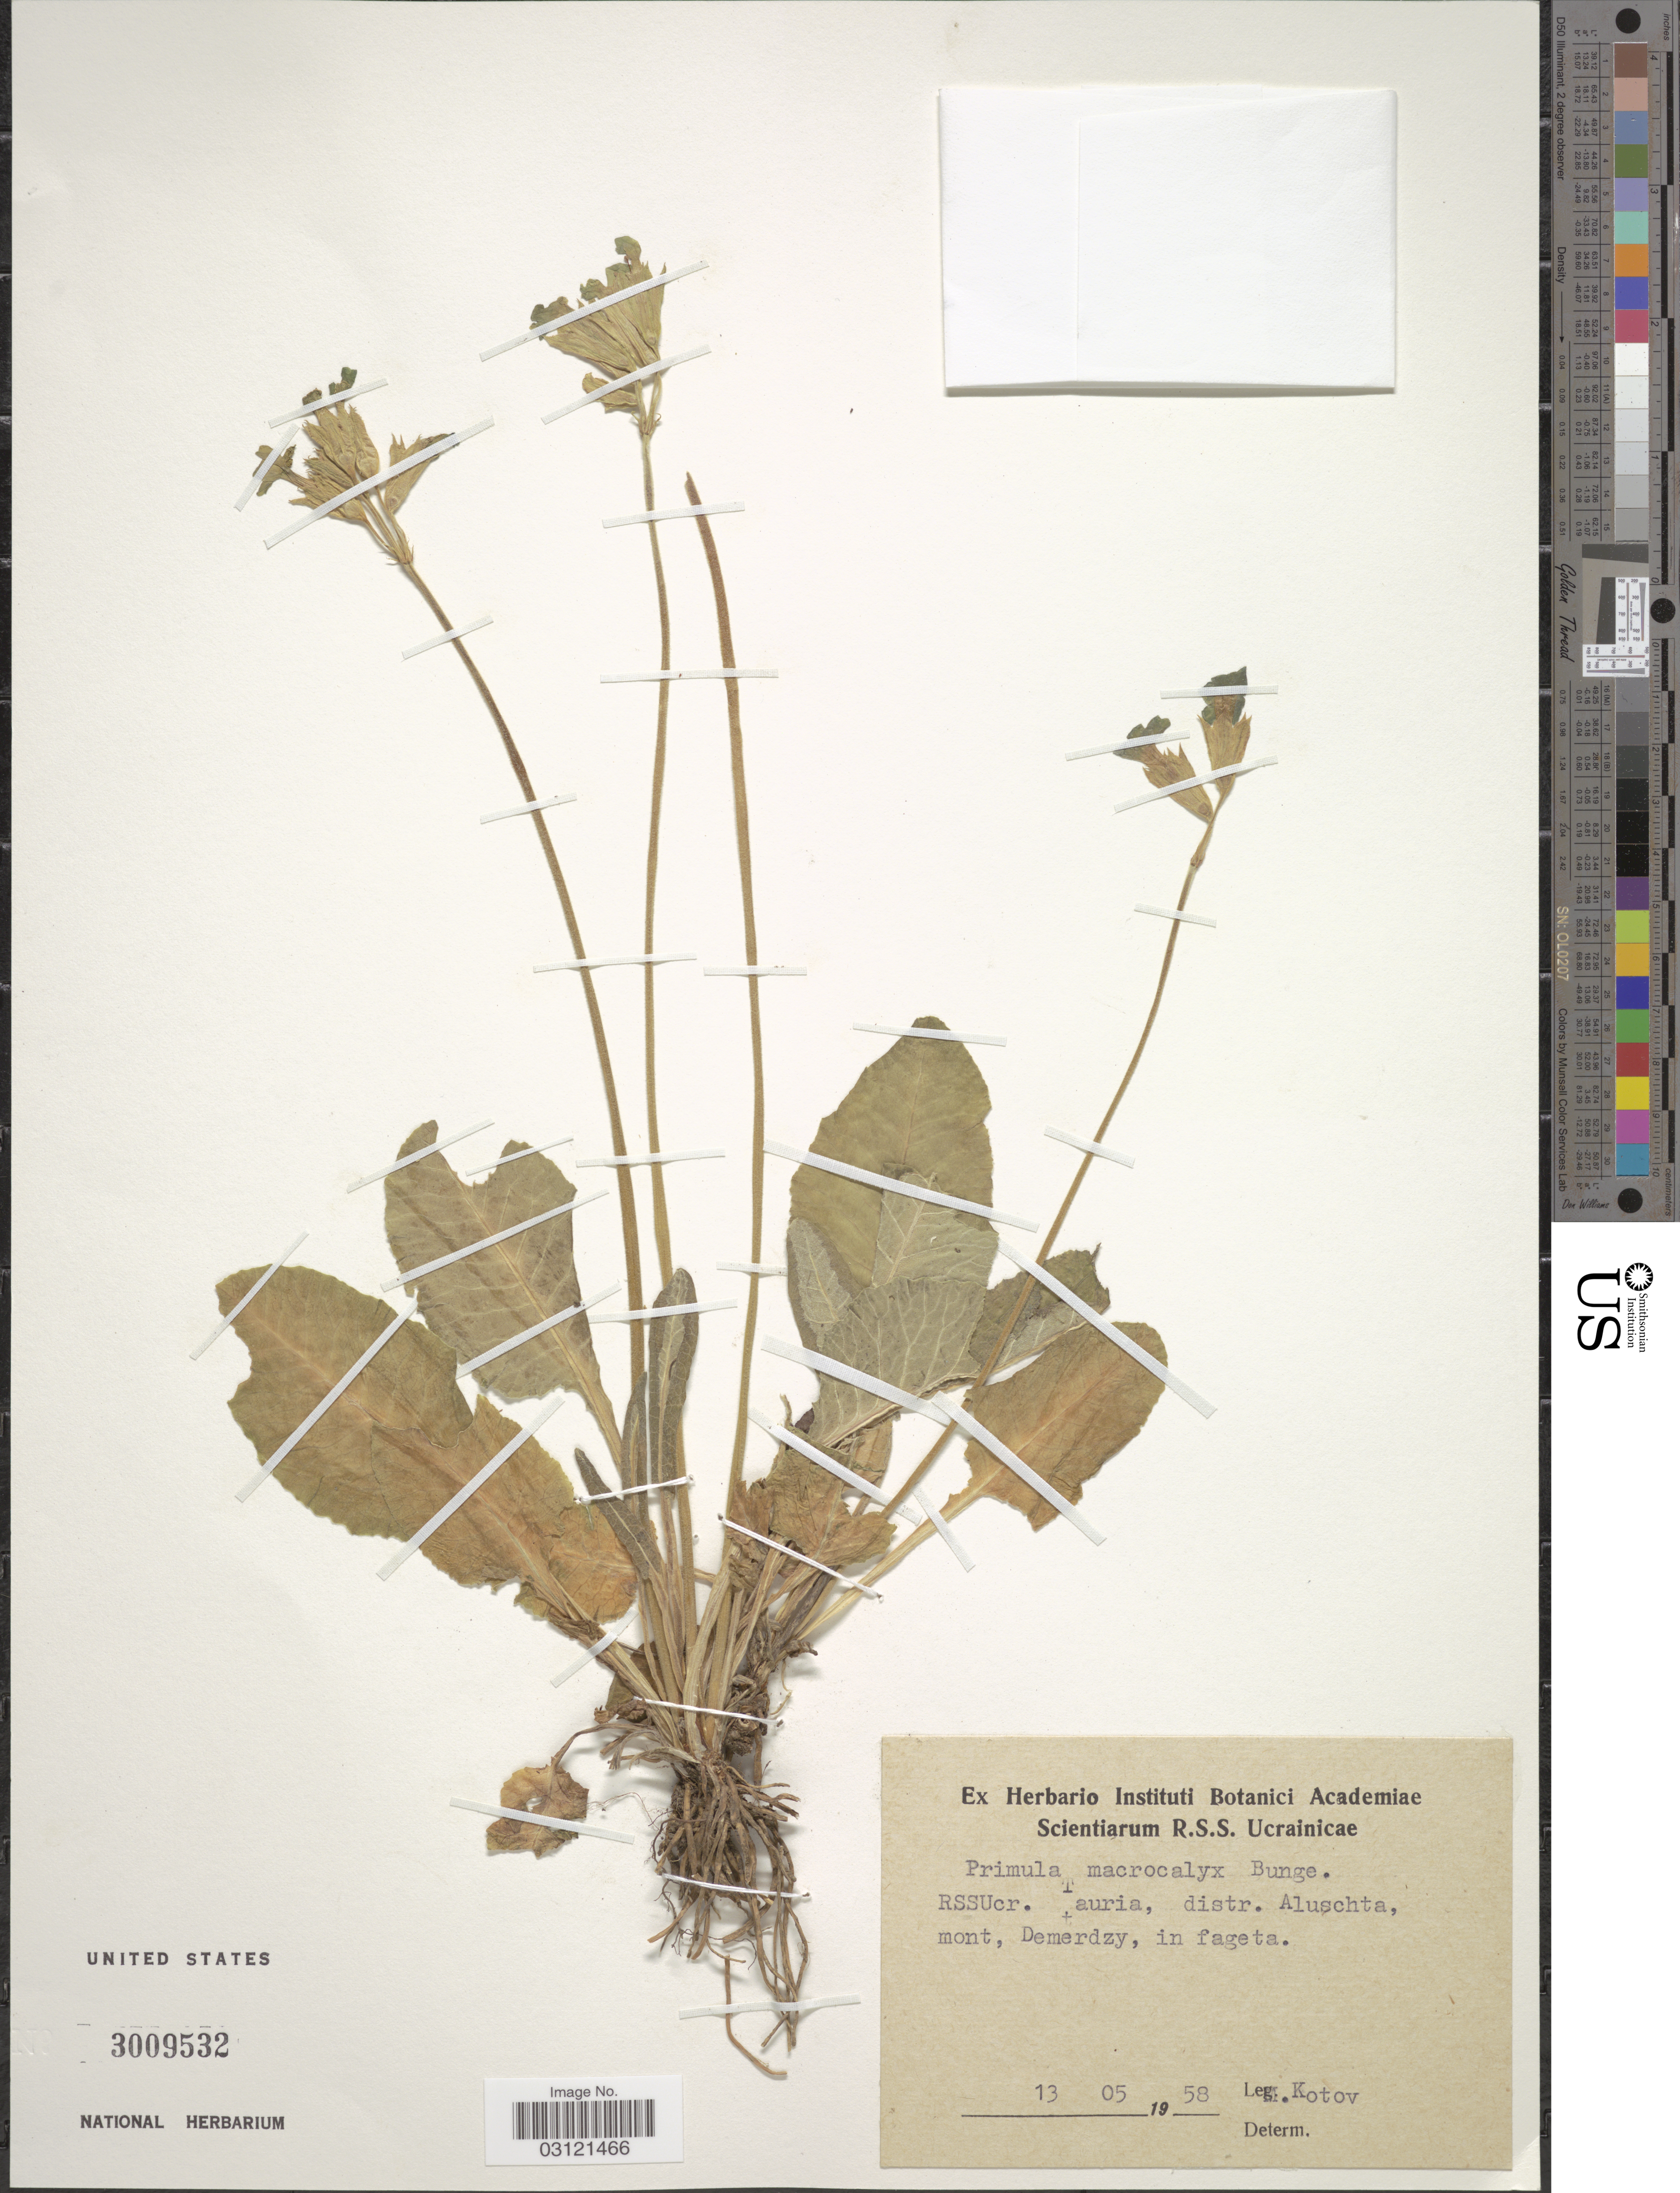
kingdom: Plantae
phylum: Tracheophyta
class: Magnoliopsida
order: Ericales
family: Primulaceae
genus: Primula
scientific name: Primula macrocalyx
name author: Bunge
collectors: M. Kotov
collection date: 1958-05-13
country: Ukraine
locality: RSSUcr. Tauria, distr. Aluschta, mont, Demerdzy.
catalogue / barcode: US 3009532